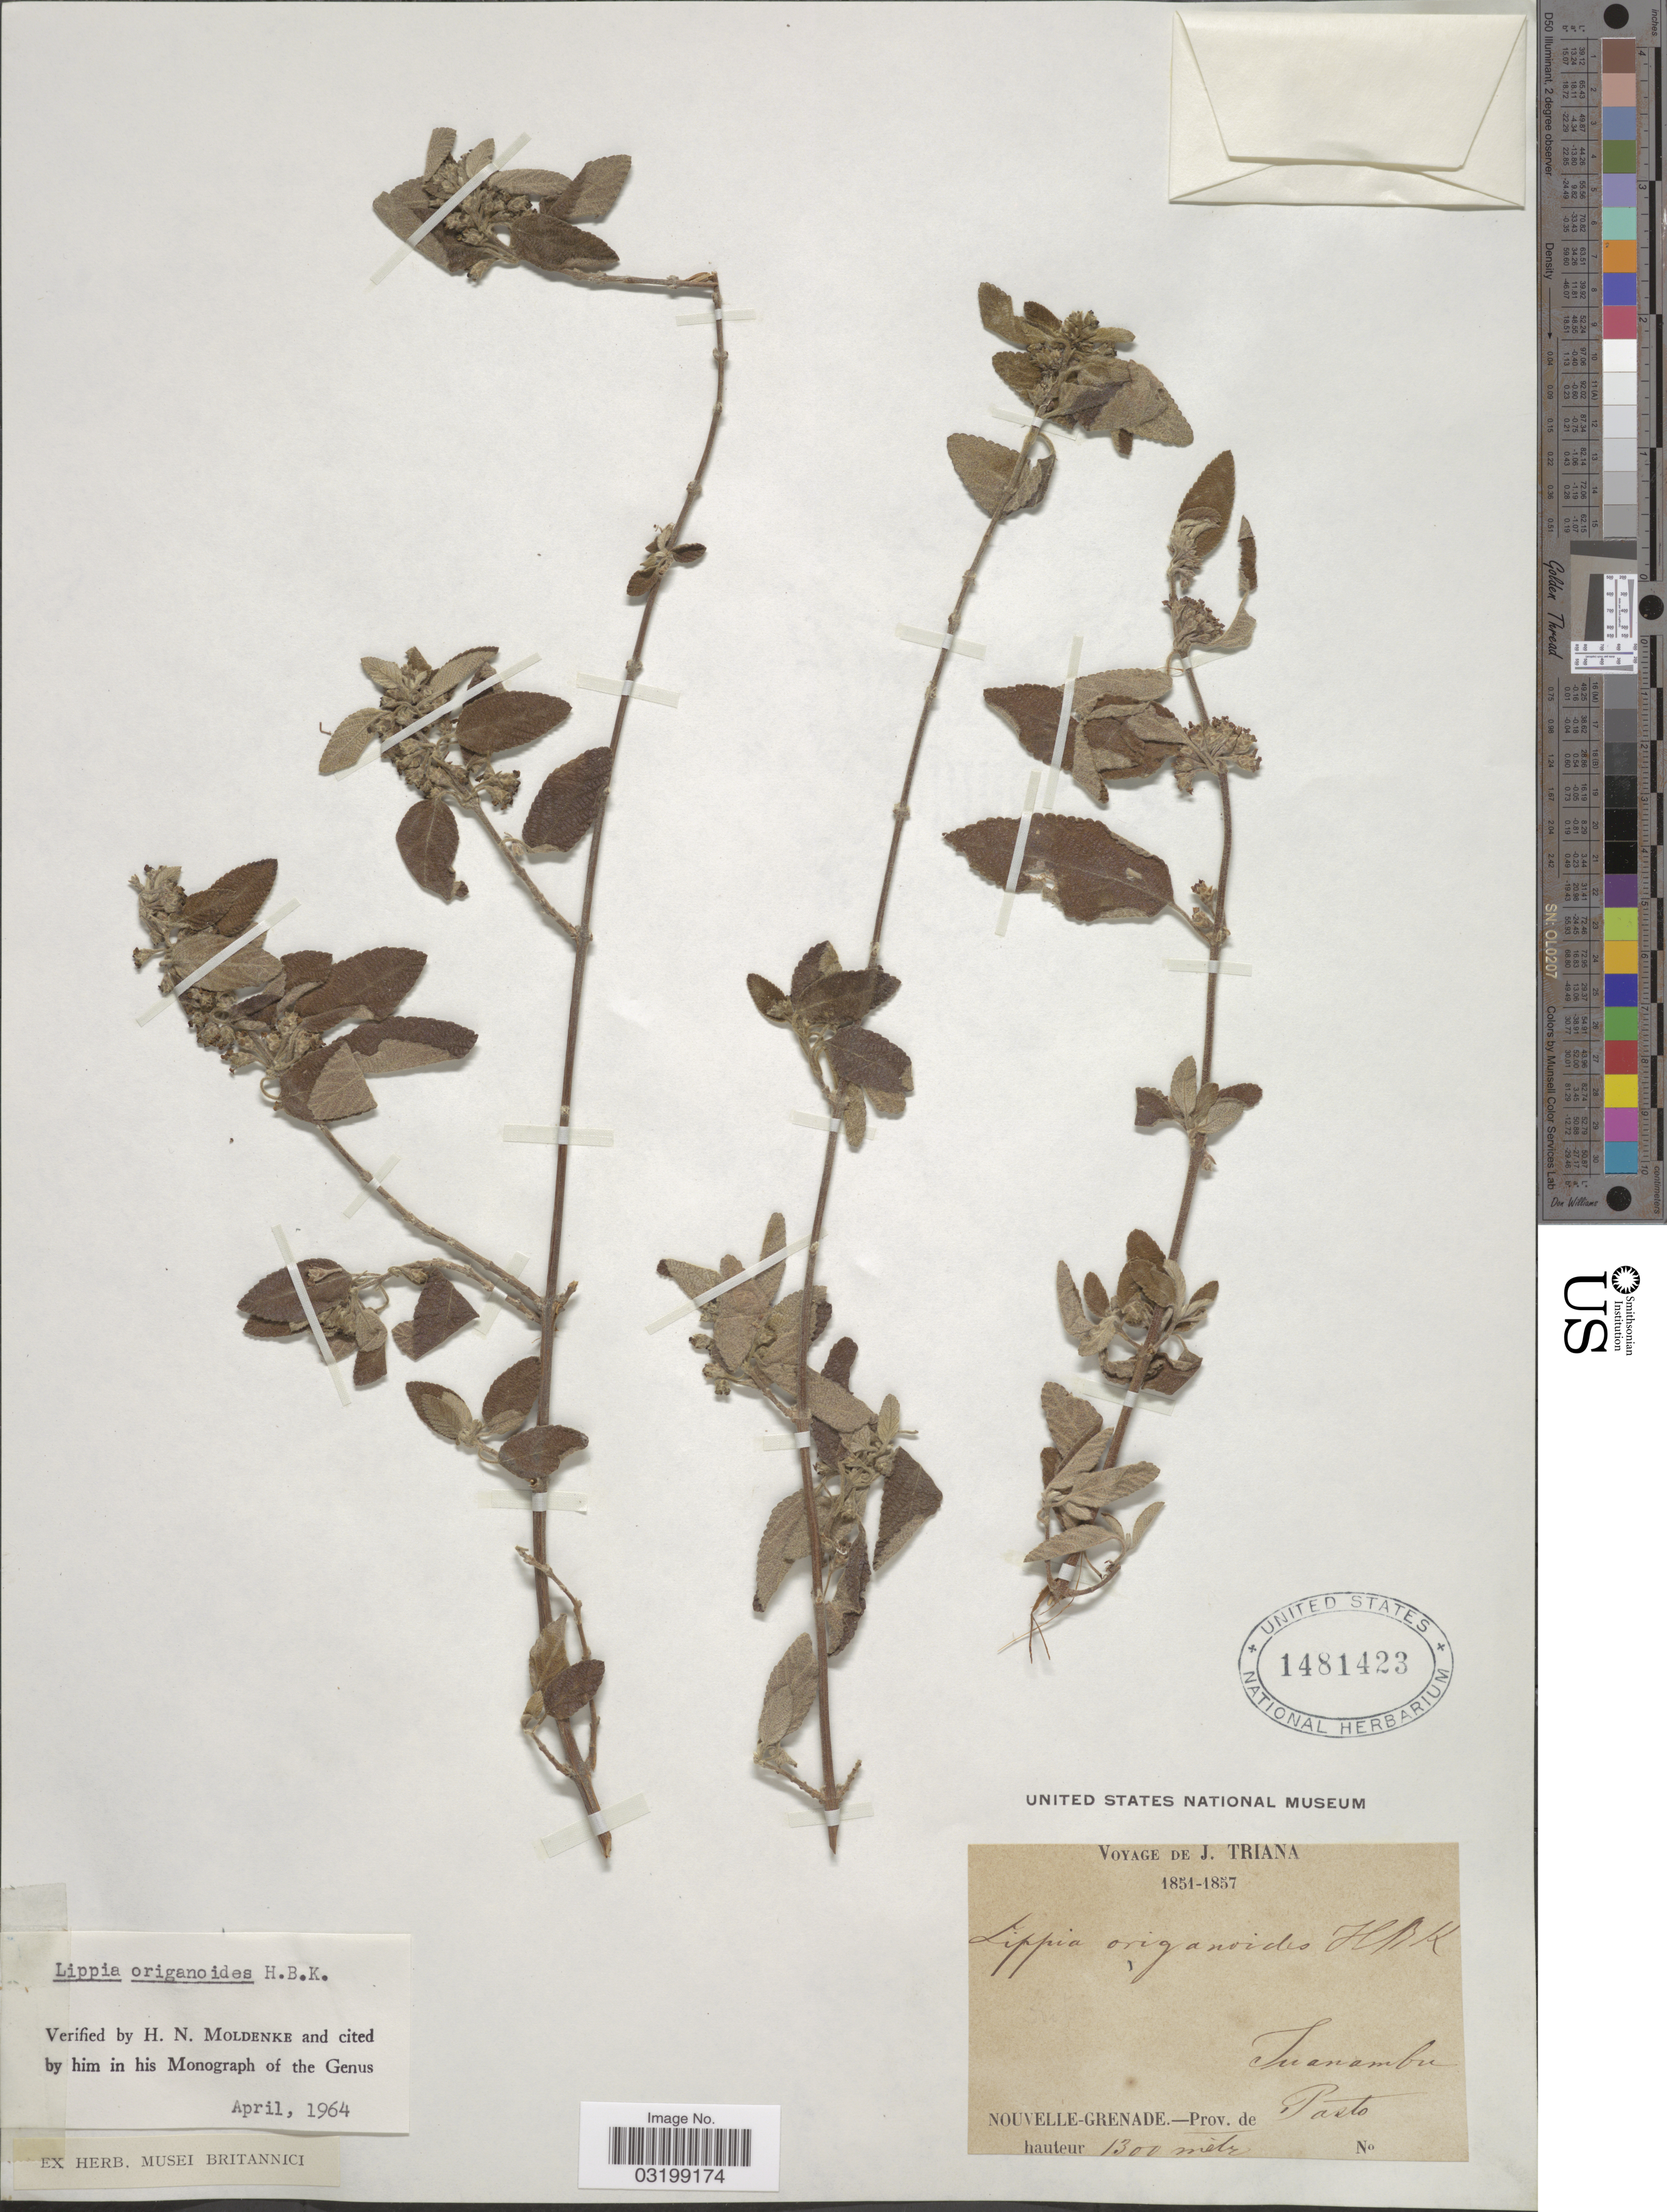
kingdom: Plantae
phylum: Tracheophyta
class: Magnoliopsida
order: Lamiales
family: Verbenaceae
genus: Lippia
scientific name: Lippia origanoides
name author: Kunth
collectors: J. Triana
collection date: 1851/1857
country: Colombia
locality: Juanambu. Nouvelle-Grenade-Prov. de Pasto.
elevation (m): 1300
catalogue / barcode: US 1481423